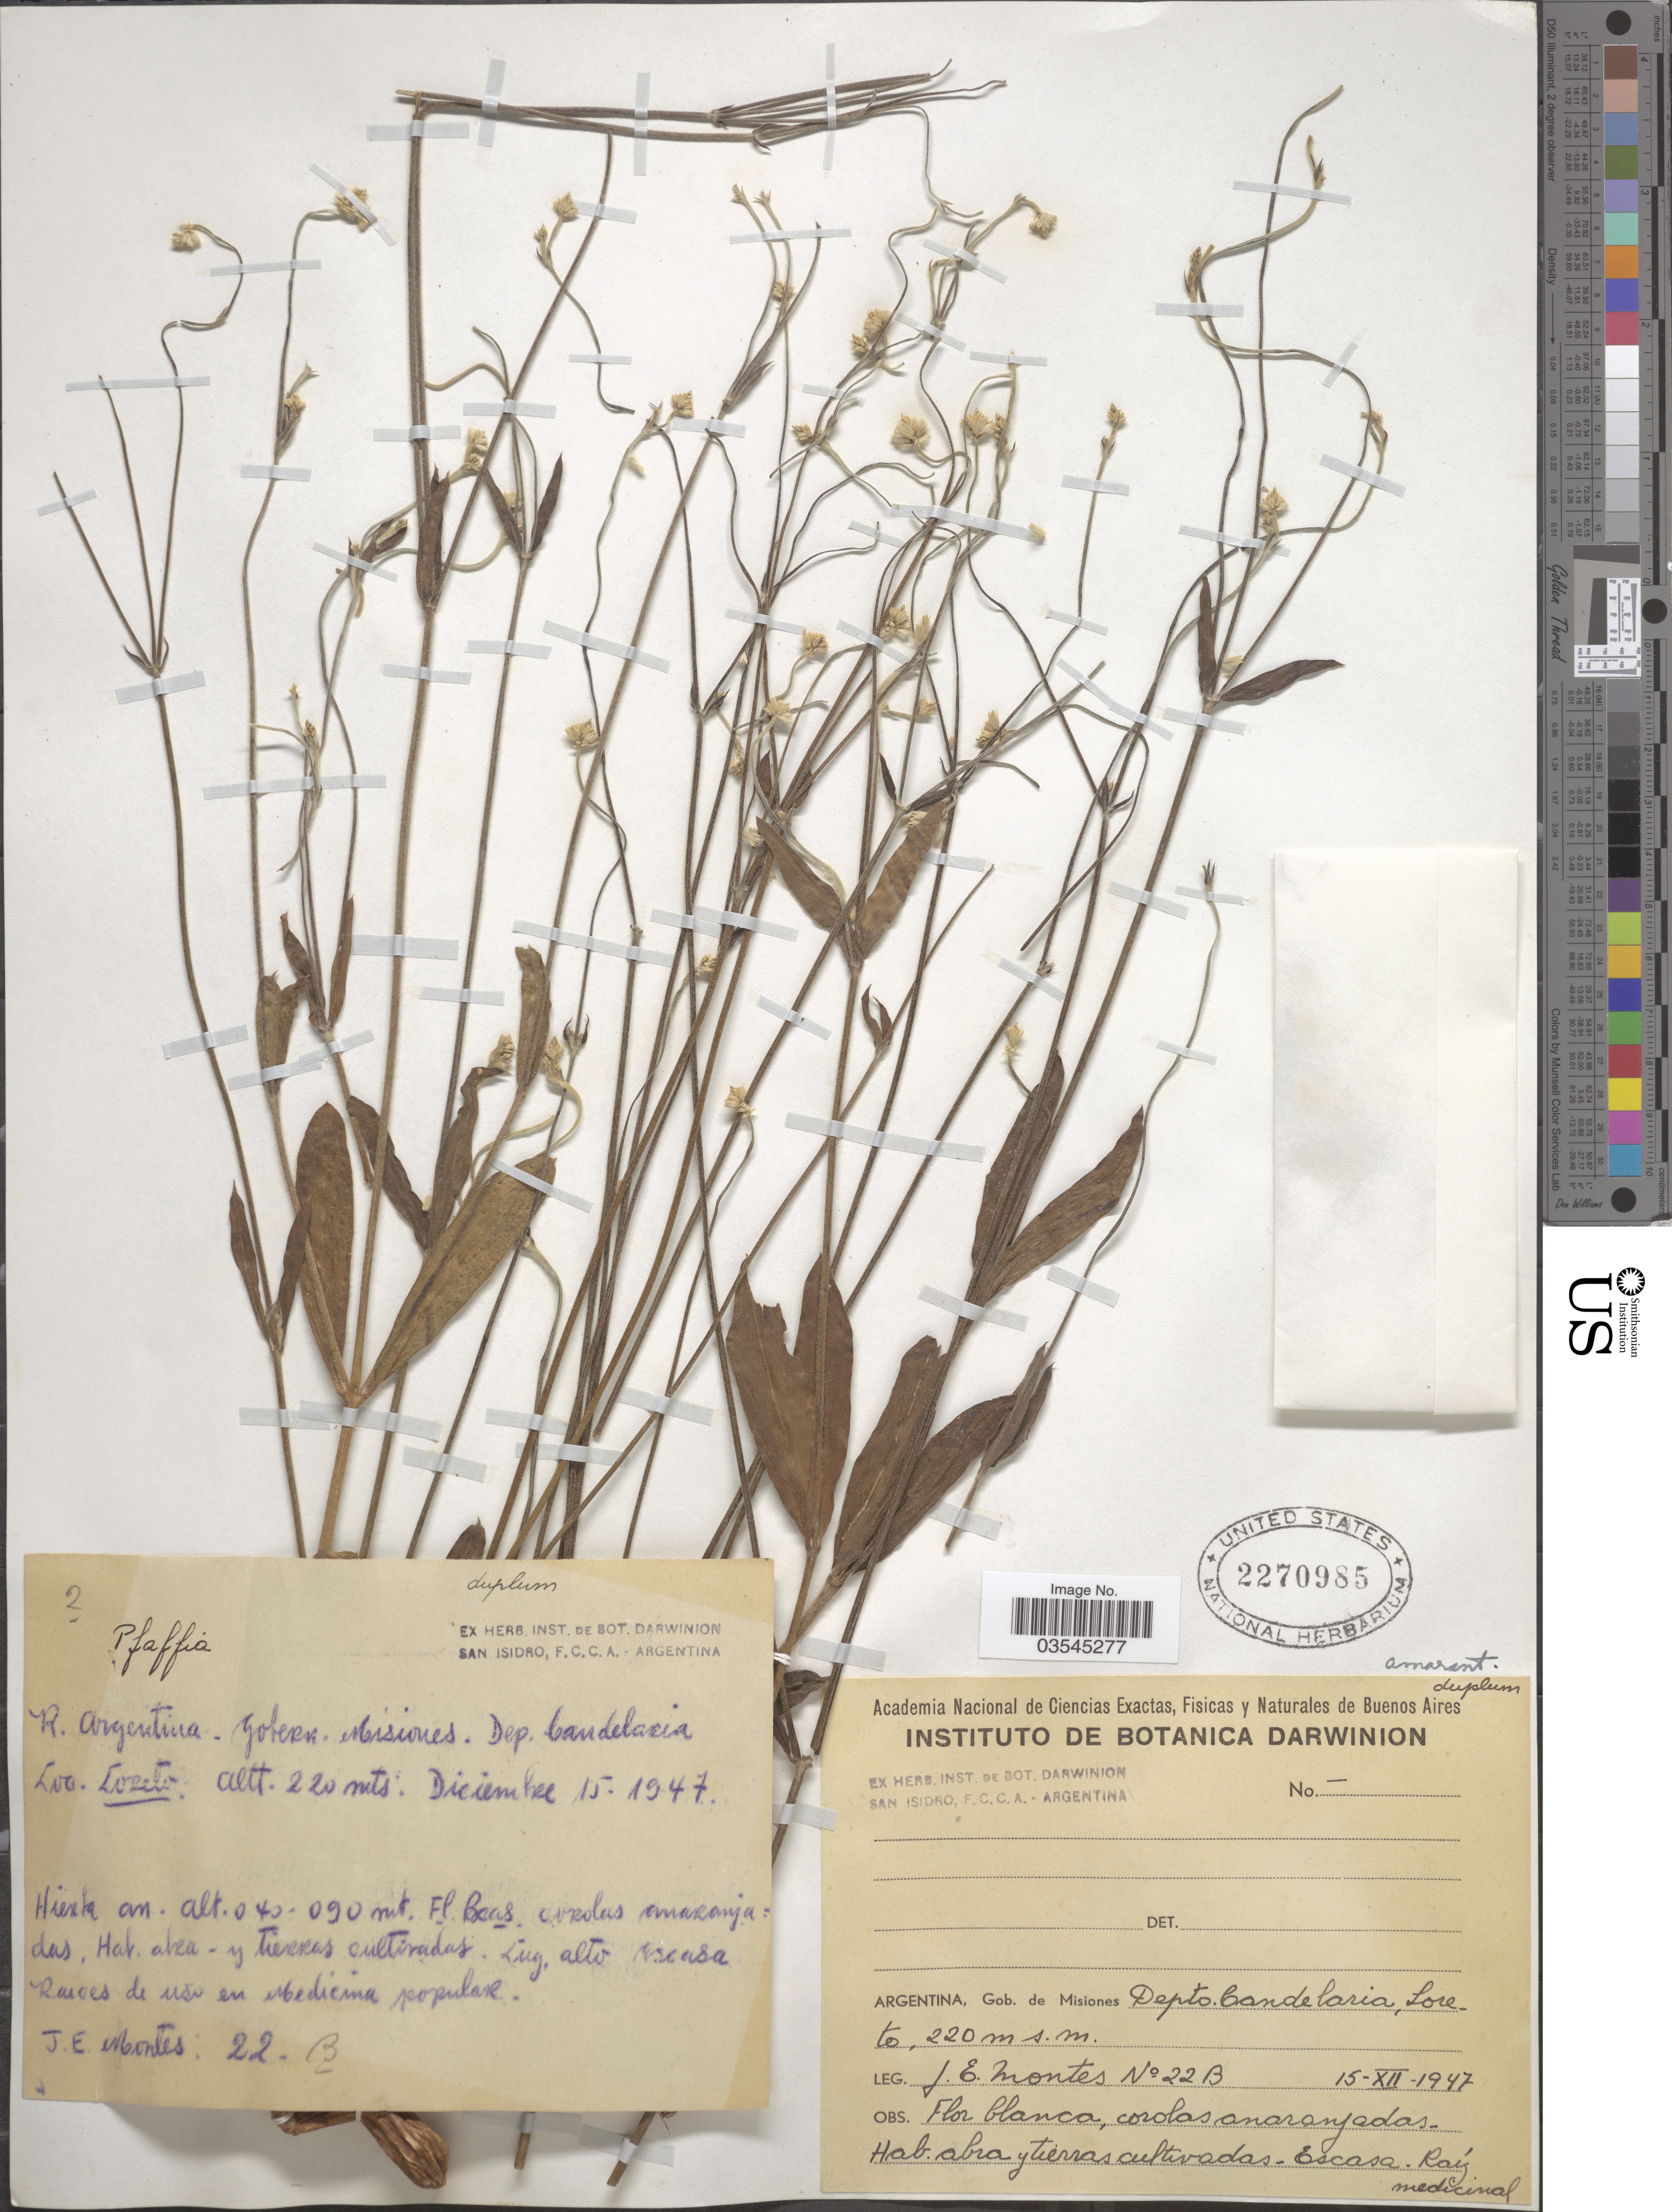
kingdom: Plantae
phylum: Tracheophyta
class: Magnoliopsida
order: Caryophyllales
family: Amaranthaceae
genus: Pfaffia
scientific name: Pfaffia glomerata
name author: (Spreng.) Pedersen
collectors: J. E. Montes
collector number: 22B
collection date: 1947-12-15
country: Argentina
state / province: Misiones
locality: Gob. de Misiones, Depto. Candelaria, Loreto.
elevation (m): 220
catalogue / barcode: US 2270985